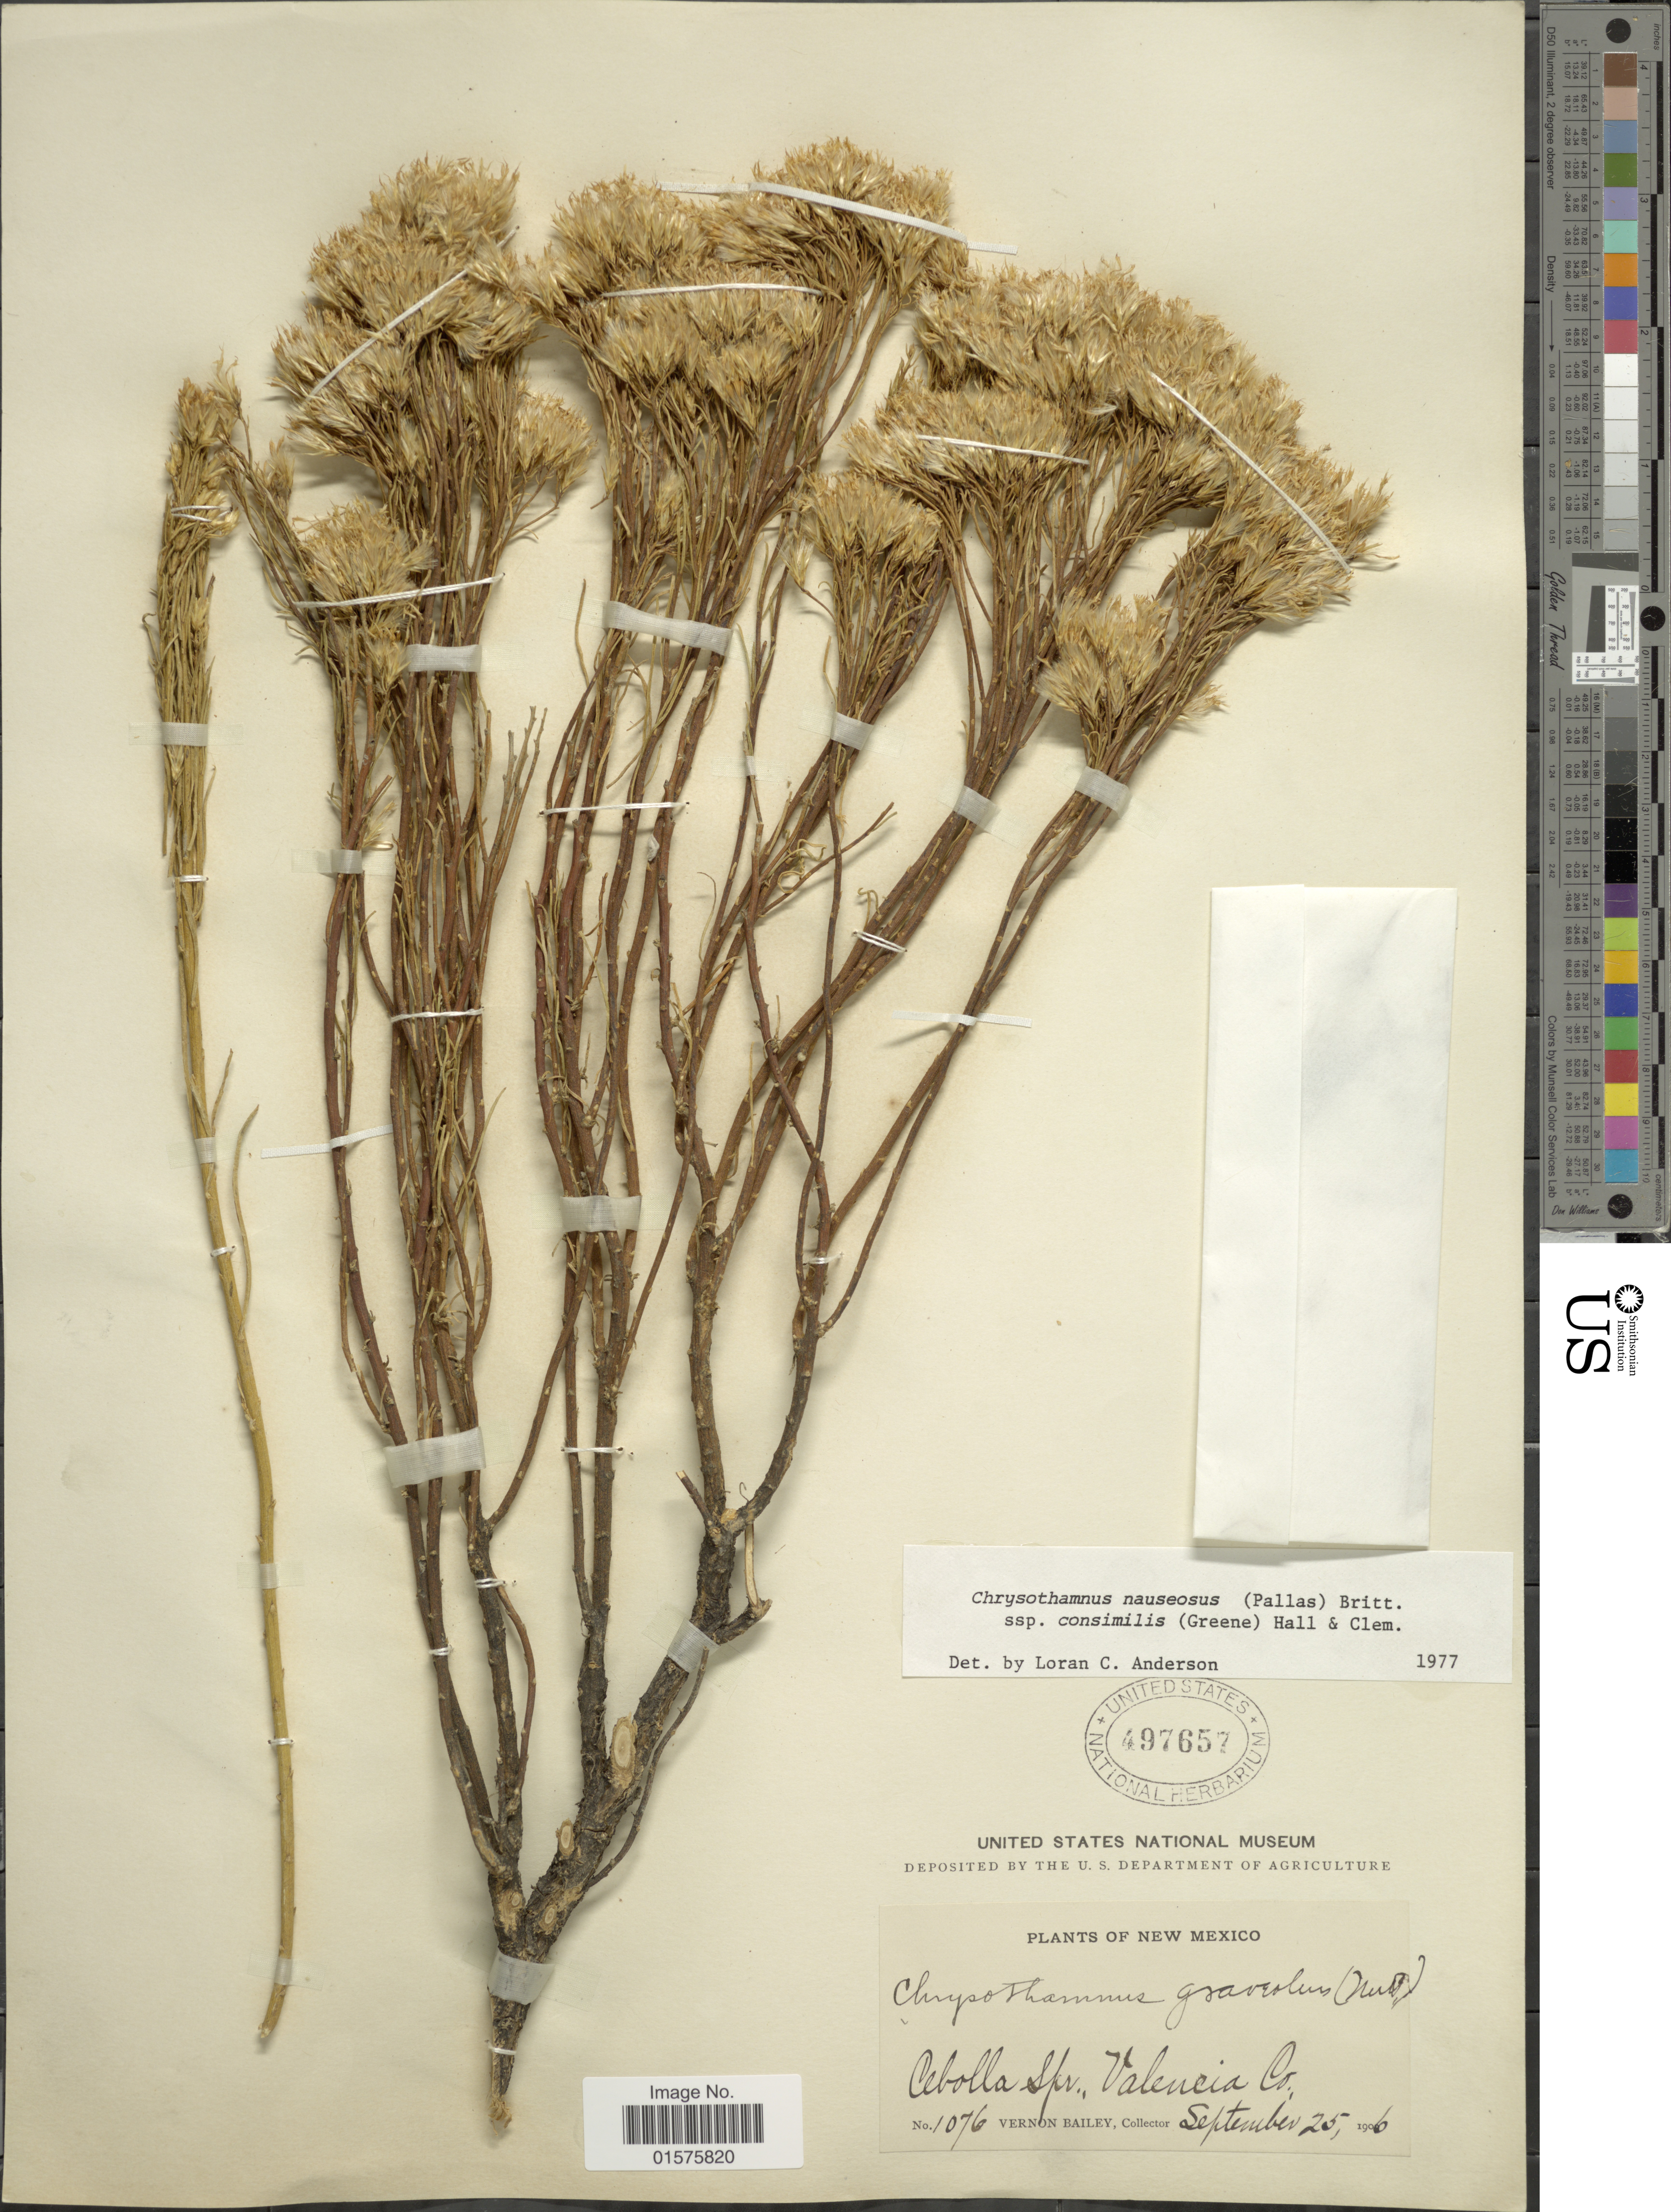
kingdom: Plantae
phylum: Tracheophyta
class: Magnoliopsida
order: Asterales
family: Asteraceae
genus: Ericameria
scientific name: Ericameria nauseosa var. oreophila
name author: (A. Nelson) G.L. Nesom & G.I. Baird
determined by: Urbatsch, Lowell E., Curator (LSU), Louisiana State University (UNITED STATES)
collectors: V. O. Bailey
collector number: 1076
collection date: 1906-09-25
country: United States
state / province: New Mexico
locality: Cebolla Spr., Valencia Co.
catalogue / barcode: US 497657